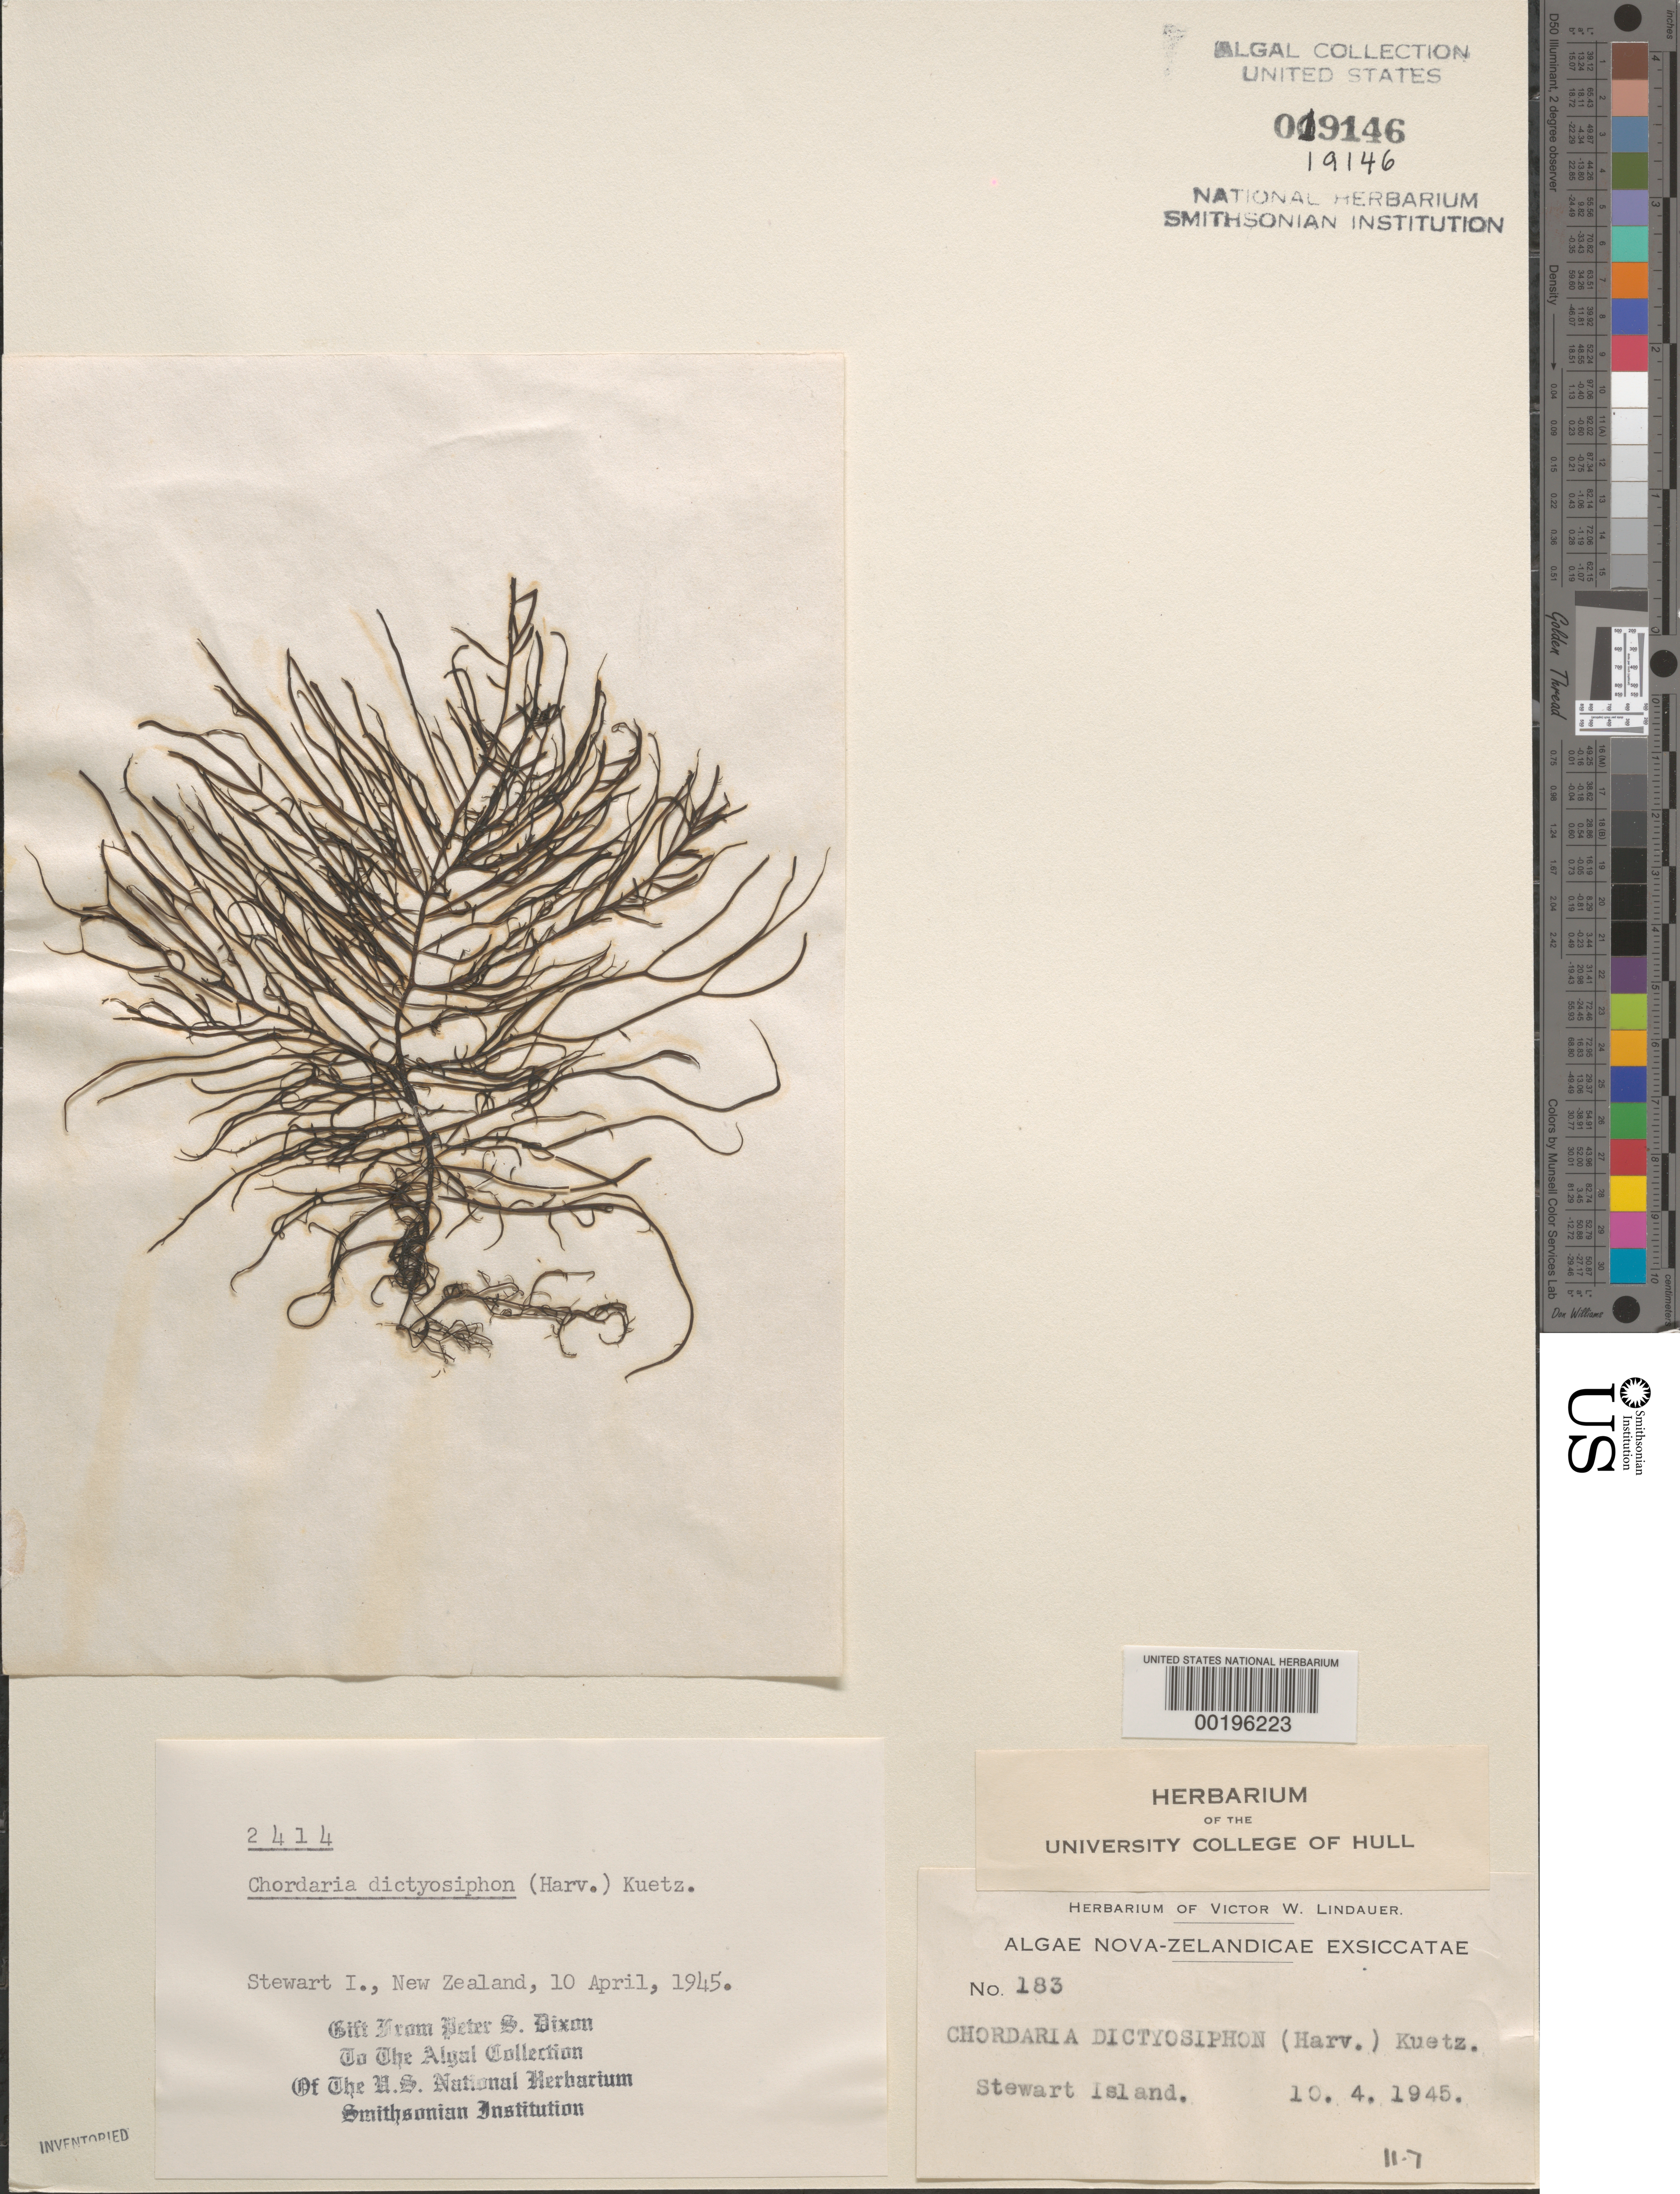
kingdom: Chromista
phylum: Ochrophyta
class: Phaeophyceae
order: Ectocarpales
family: Chordariaceae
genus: Chordaria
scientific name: Chordaria cladosiphon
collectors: V. Lindauer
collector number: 183 & PSD 2414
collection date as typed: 10 Apr 1945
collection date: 1945-04-10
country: New Zealand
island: Stewart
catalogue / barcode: US 19146